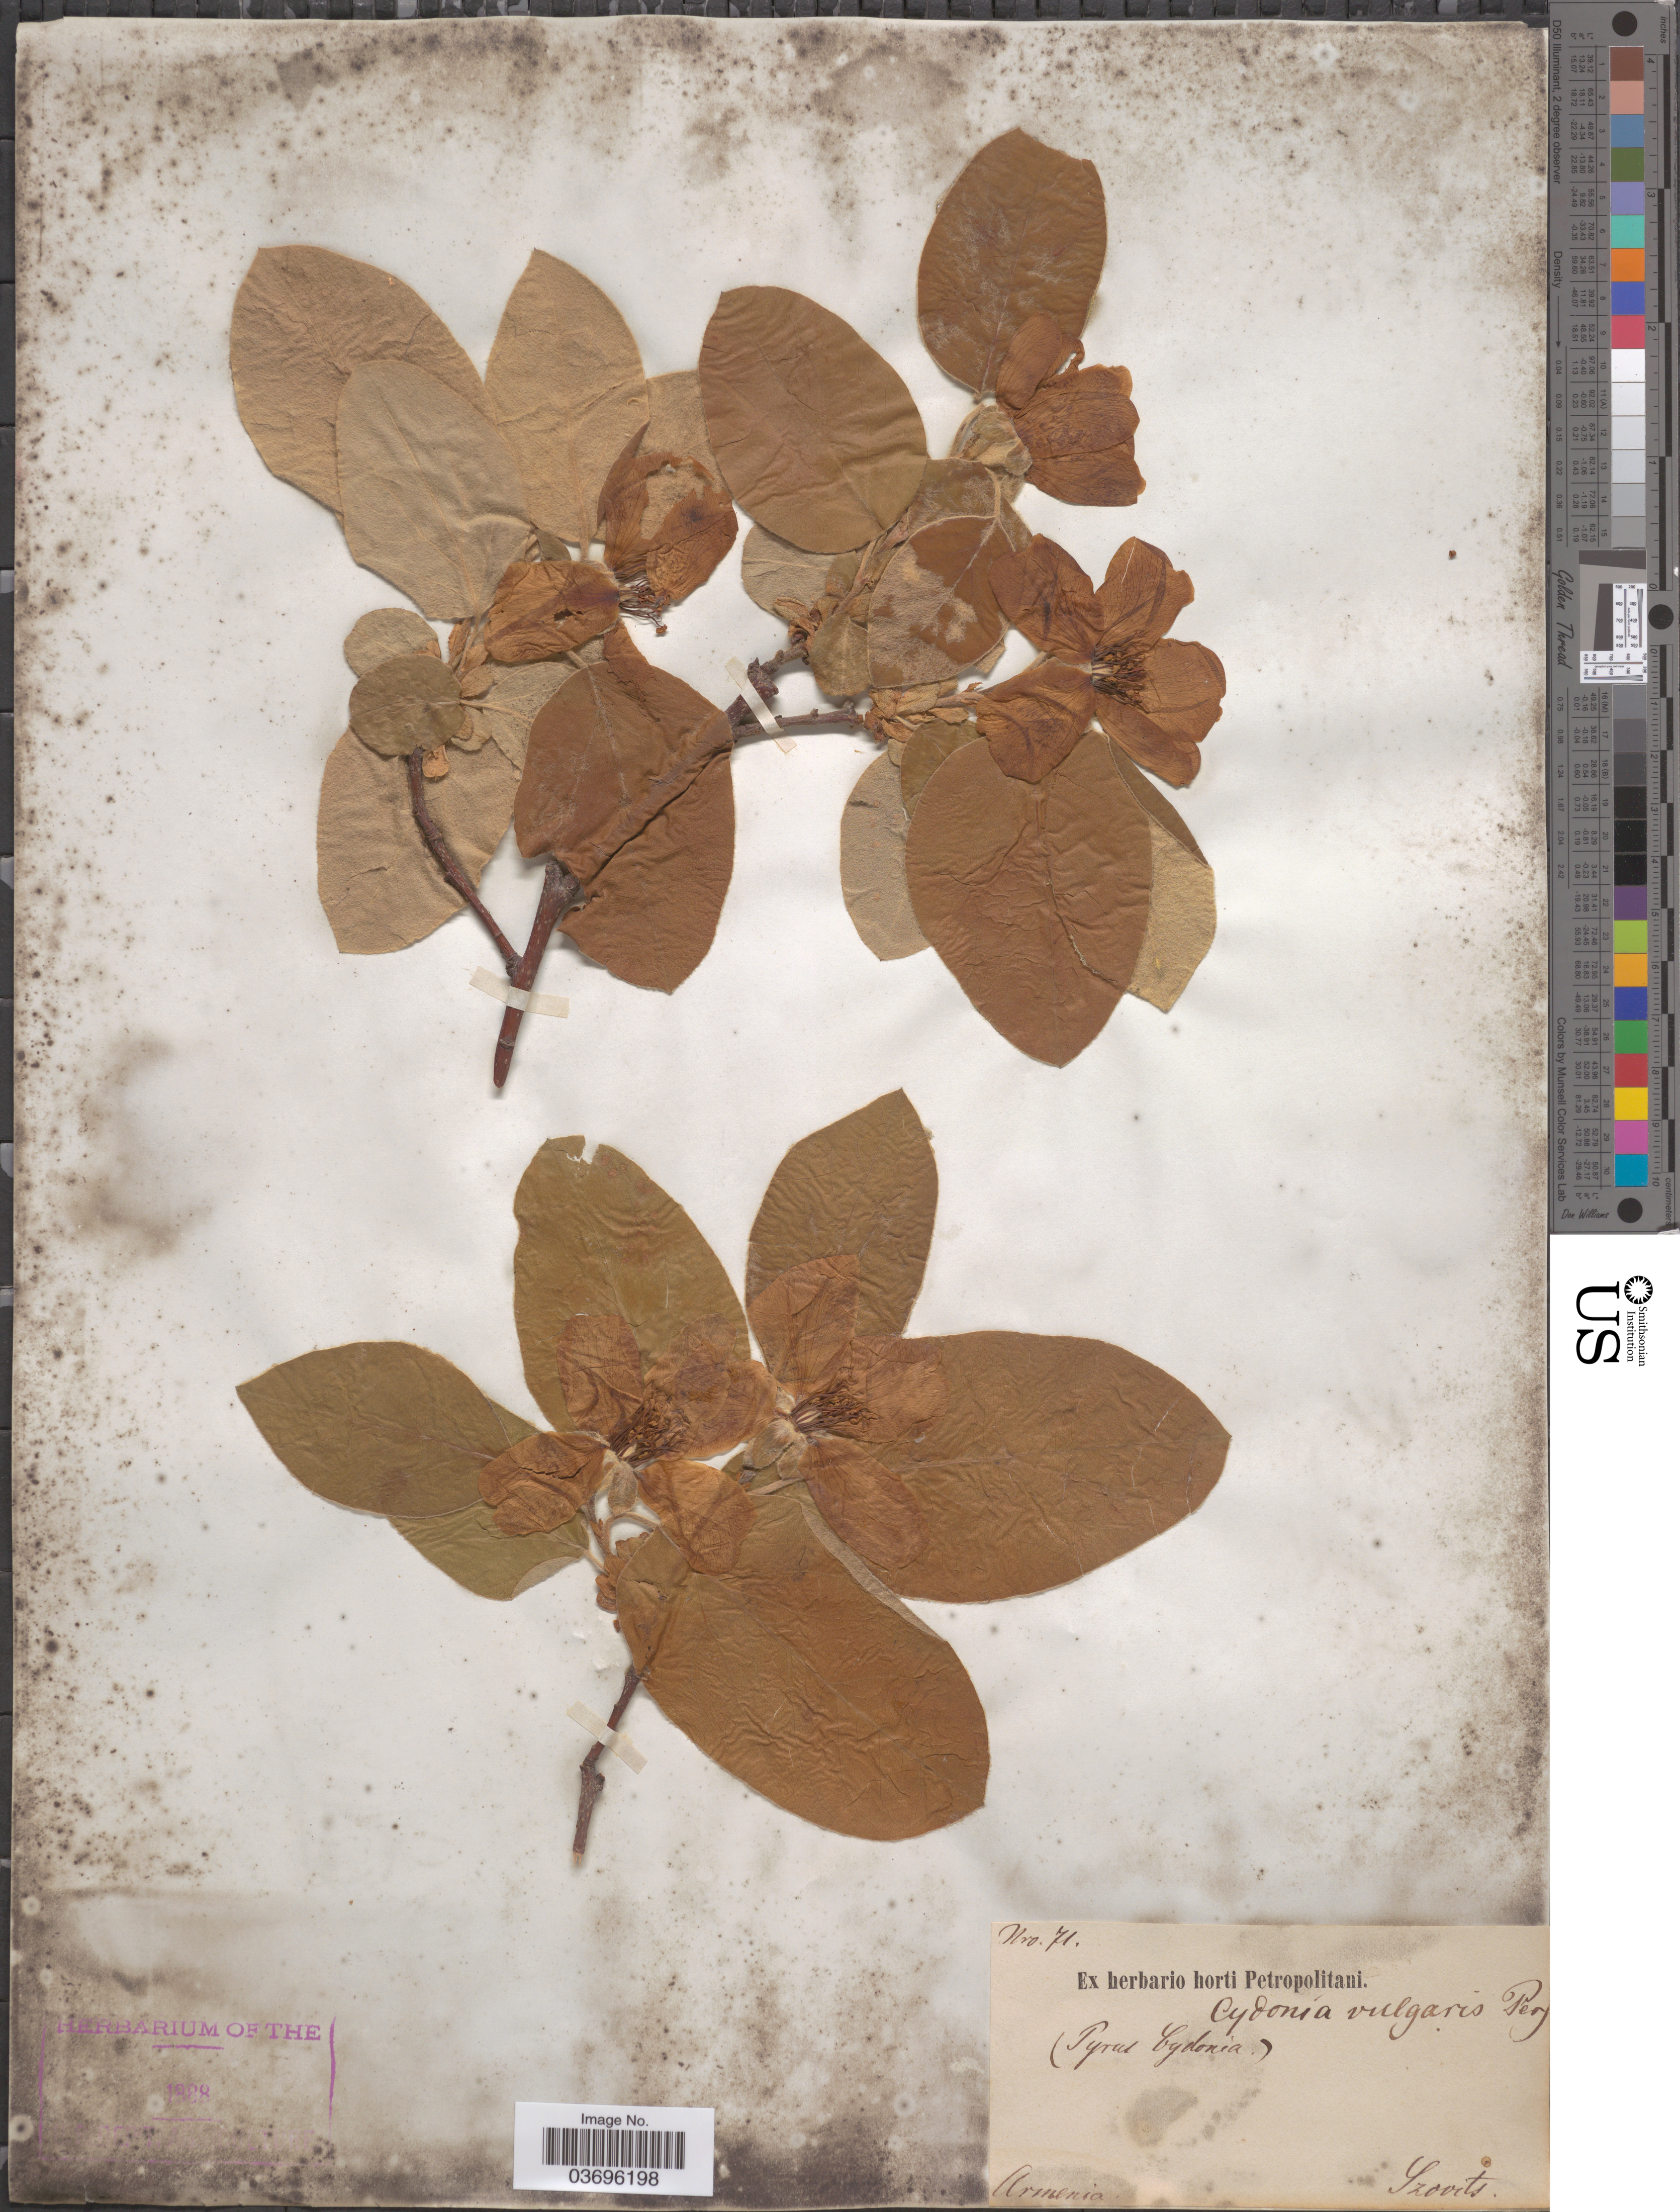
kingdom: Plantae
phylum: Tracheophyta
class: Magnoliopsida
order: Rosales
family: Rosaceae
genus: Cydonia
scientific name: Cydonia oblonga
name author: Mill.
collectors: Szovits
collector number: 71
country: Armenia